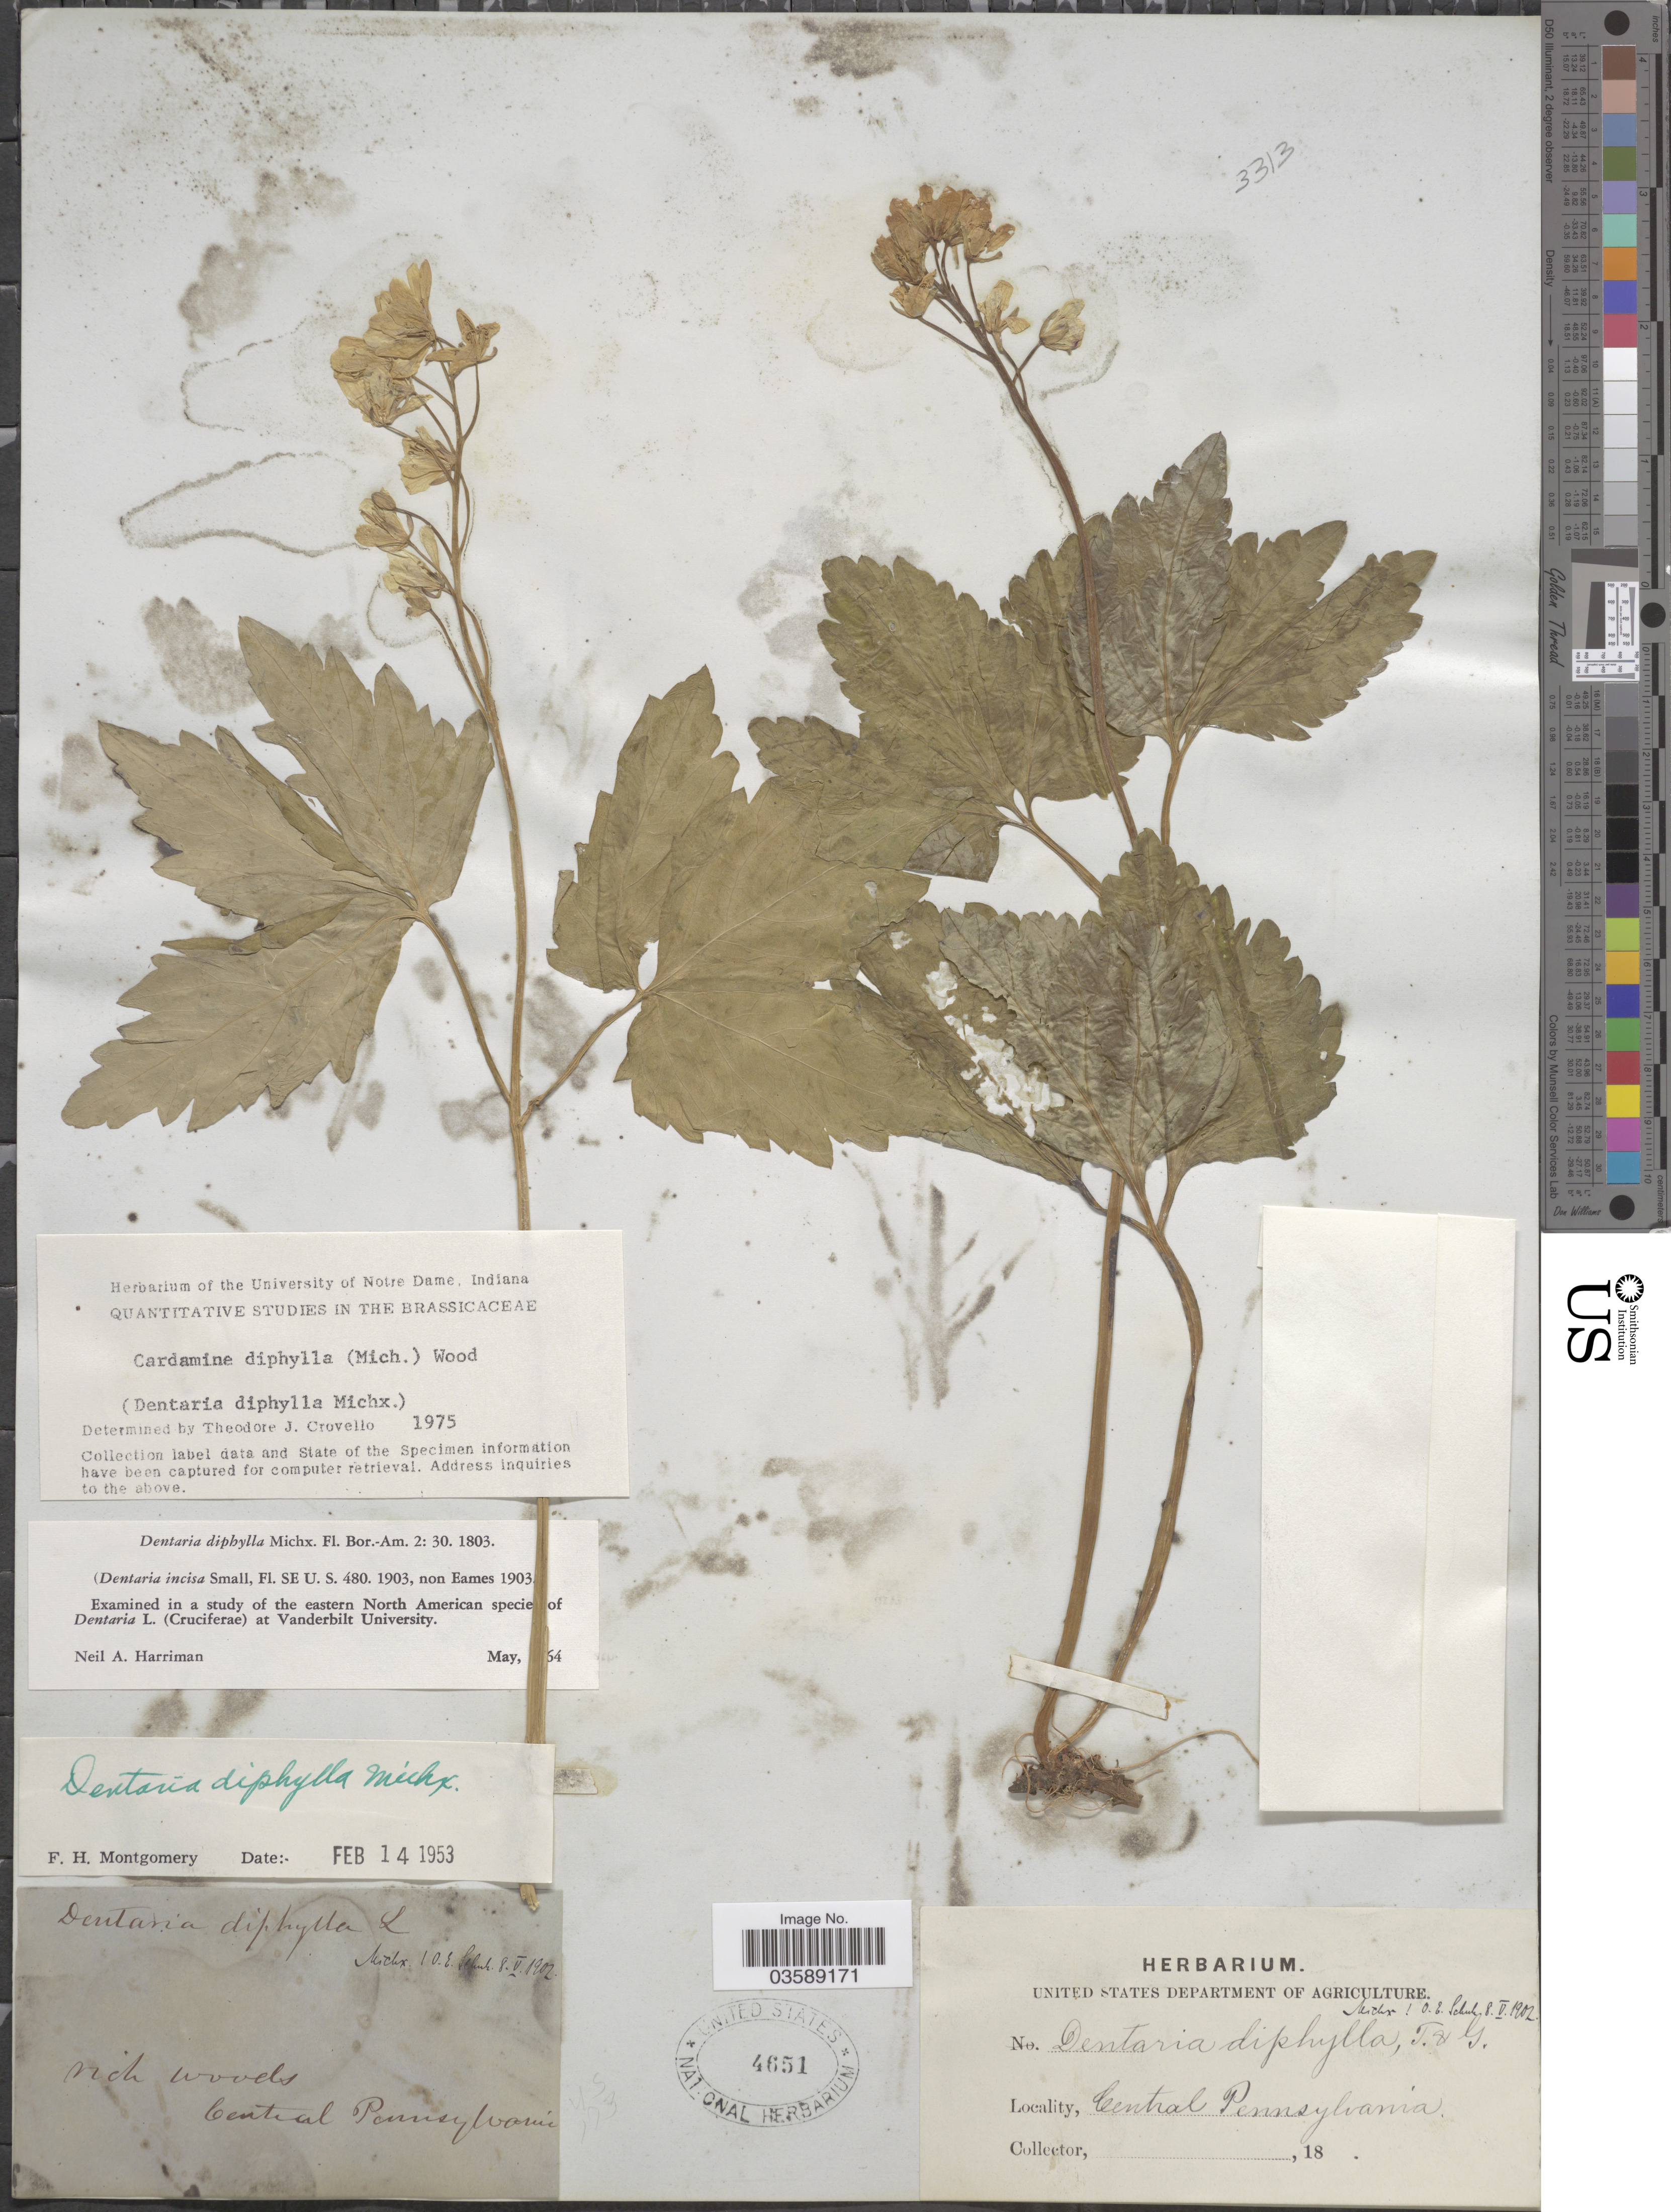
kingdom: Plantae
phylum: Tracheophyta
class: Magnoliopsida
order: Brassicales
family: Brassicaceae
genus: Cardamine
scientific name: Cardamine diphylla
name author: (Michx.) Alph. Wood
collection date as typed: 18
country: United States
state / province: Pennsylvania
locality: Rich woods Central Pennsylvania.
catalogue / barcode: US 4651